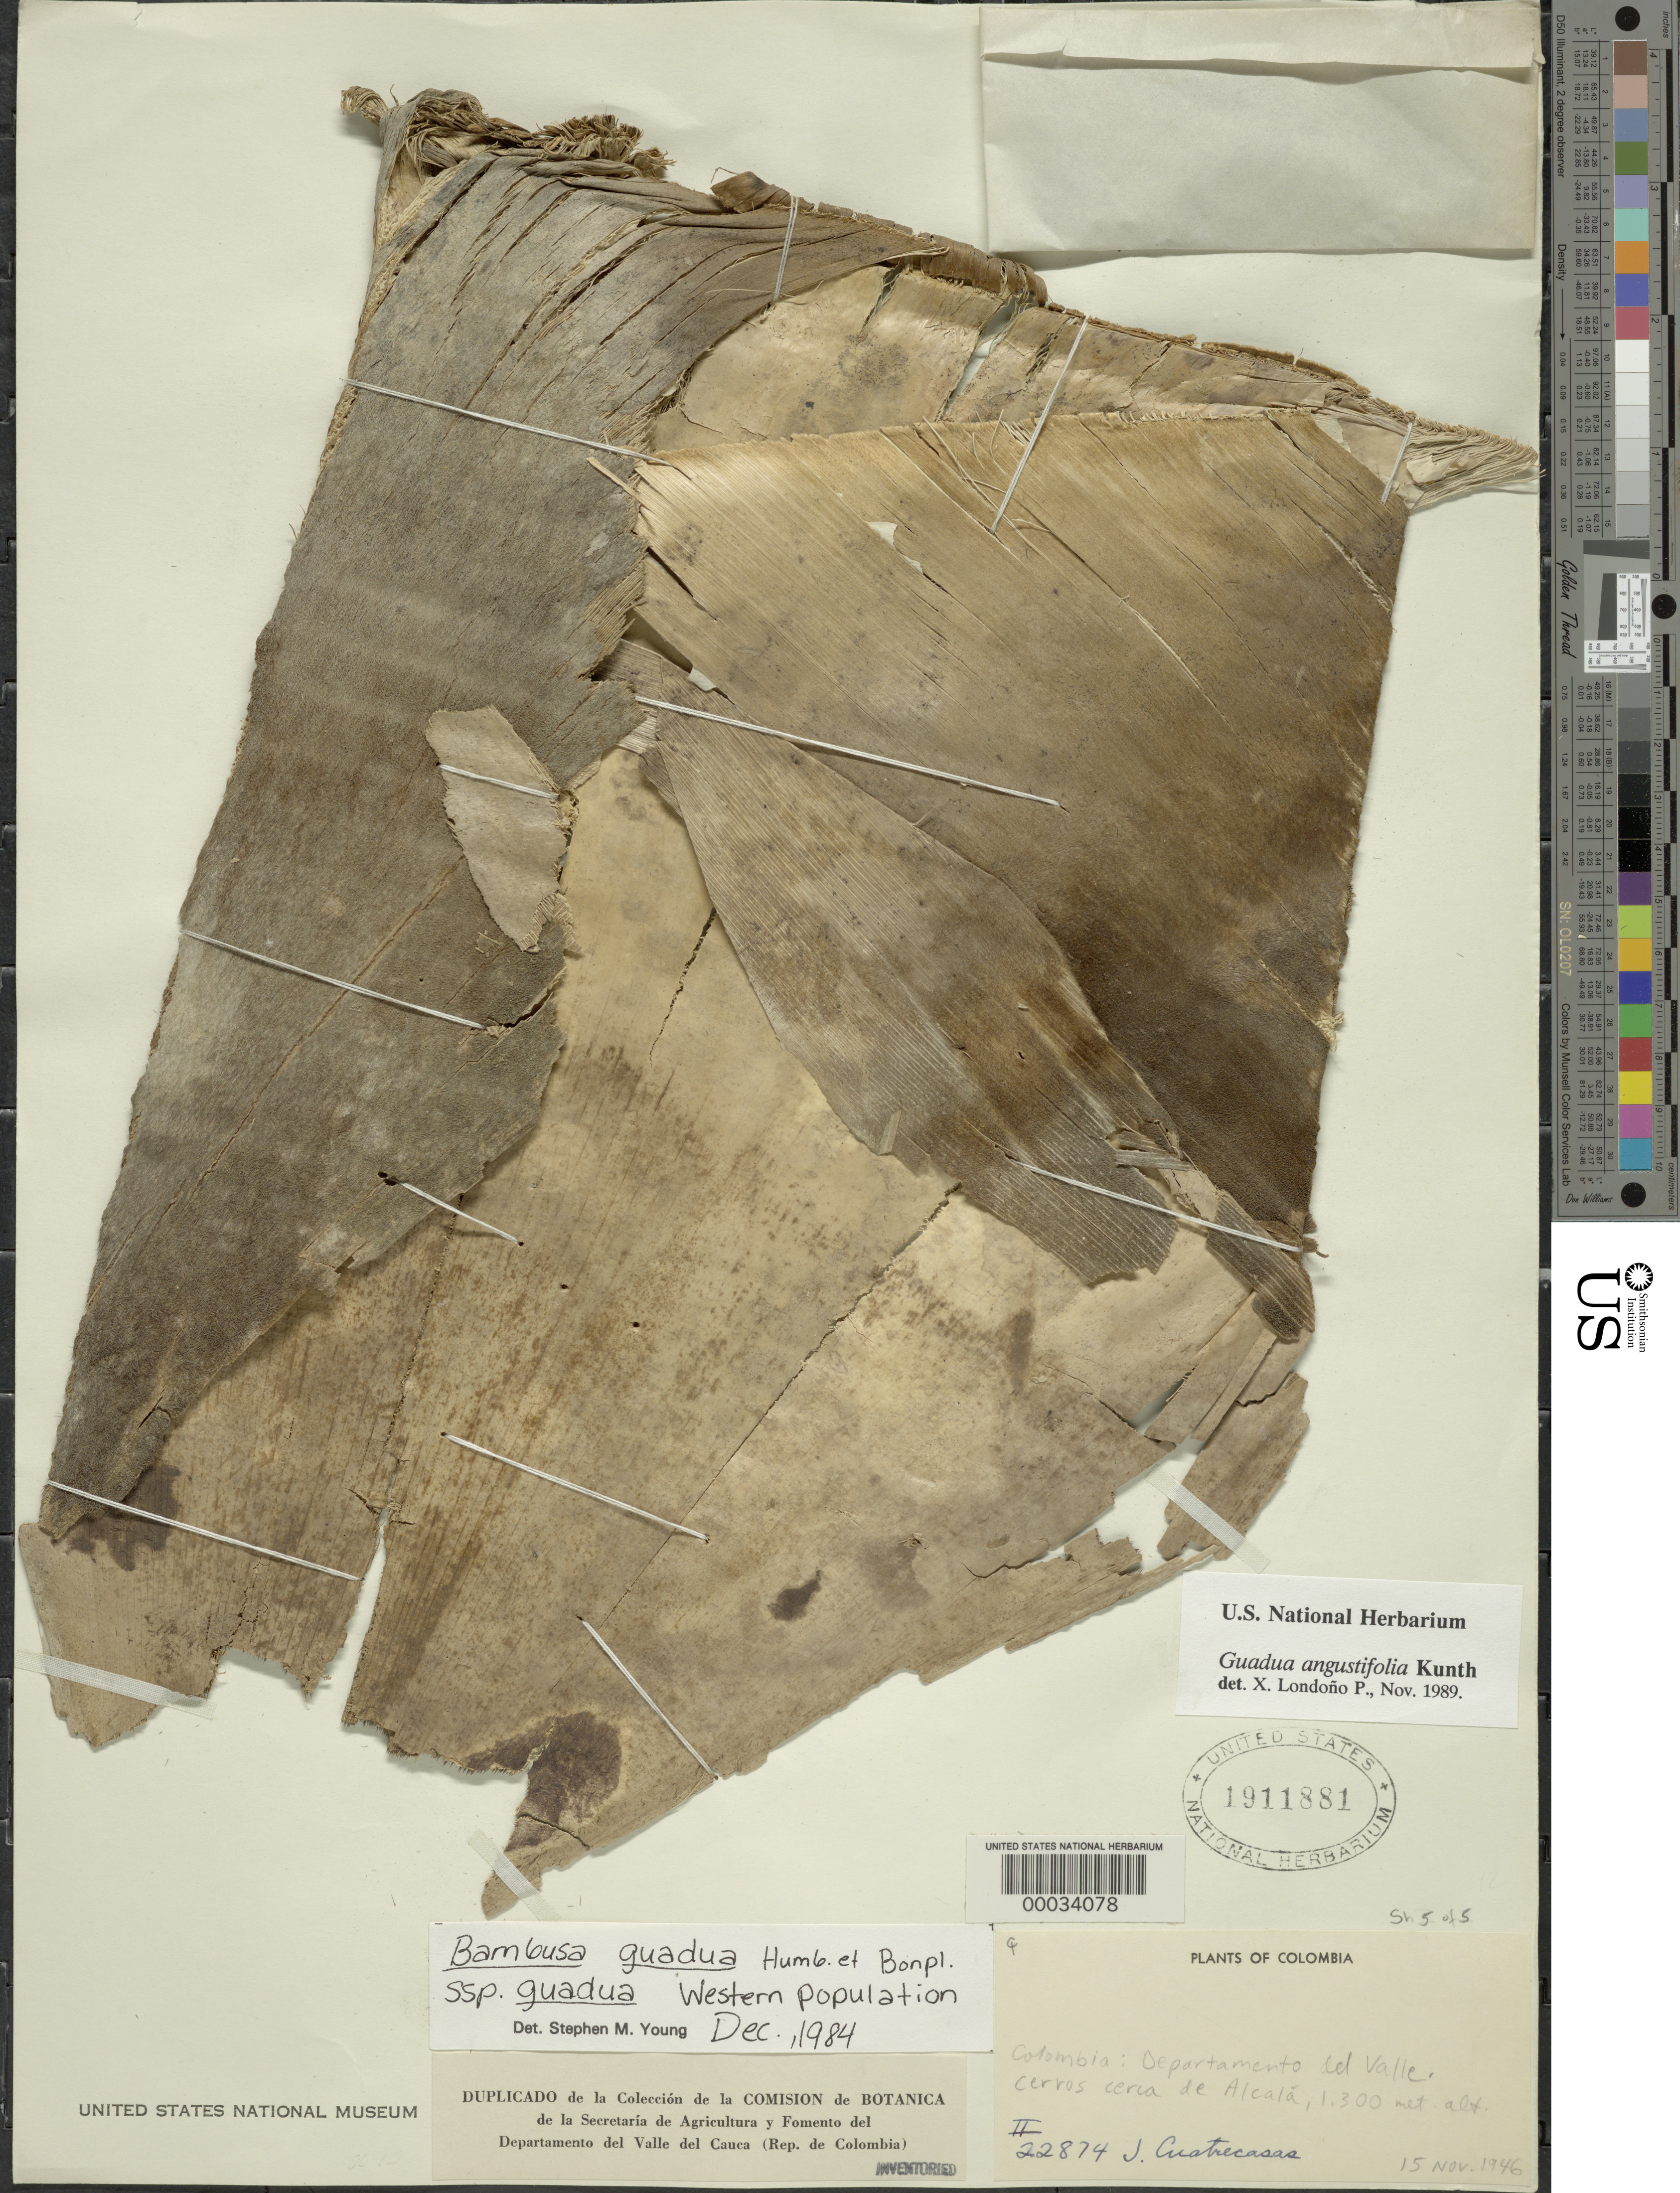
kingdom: Plantae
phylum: Tracheophyta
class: Liliopsida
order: Poales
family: Poaceae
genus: Guadua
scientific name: Guadua angustifolia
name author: Kunth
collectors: J. Cuatrecasas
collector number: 22874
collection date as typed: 15 Nov 1946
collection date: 1946-11-15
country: Colombia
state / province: Valle del Cauca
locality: Alcala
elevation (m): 1300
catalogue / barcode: US 1911881